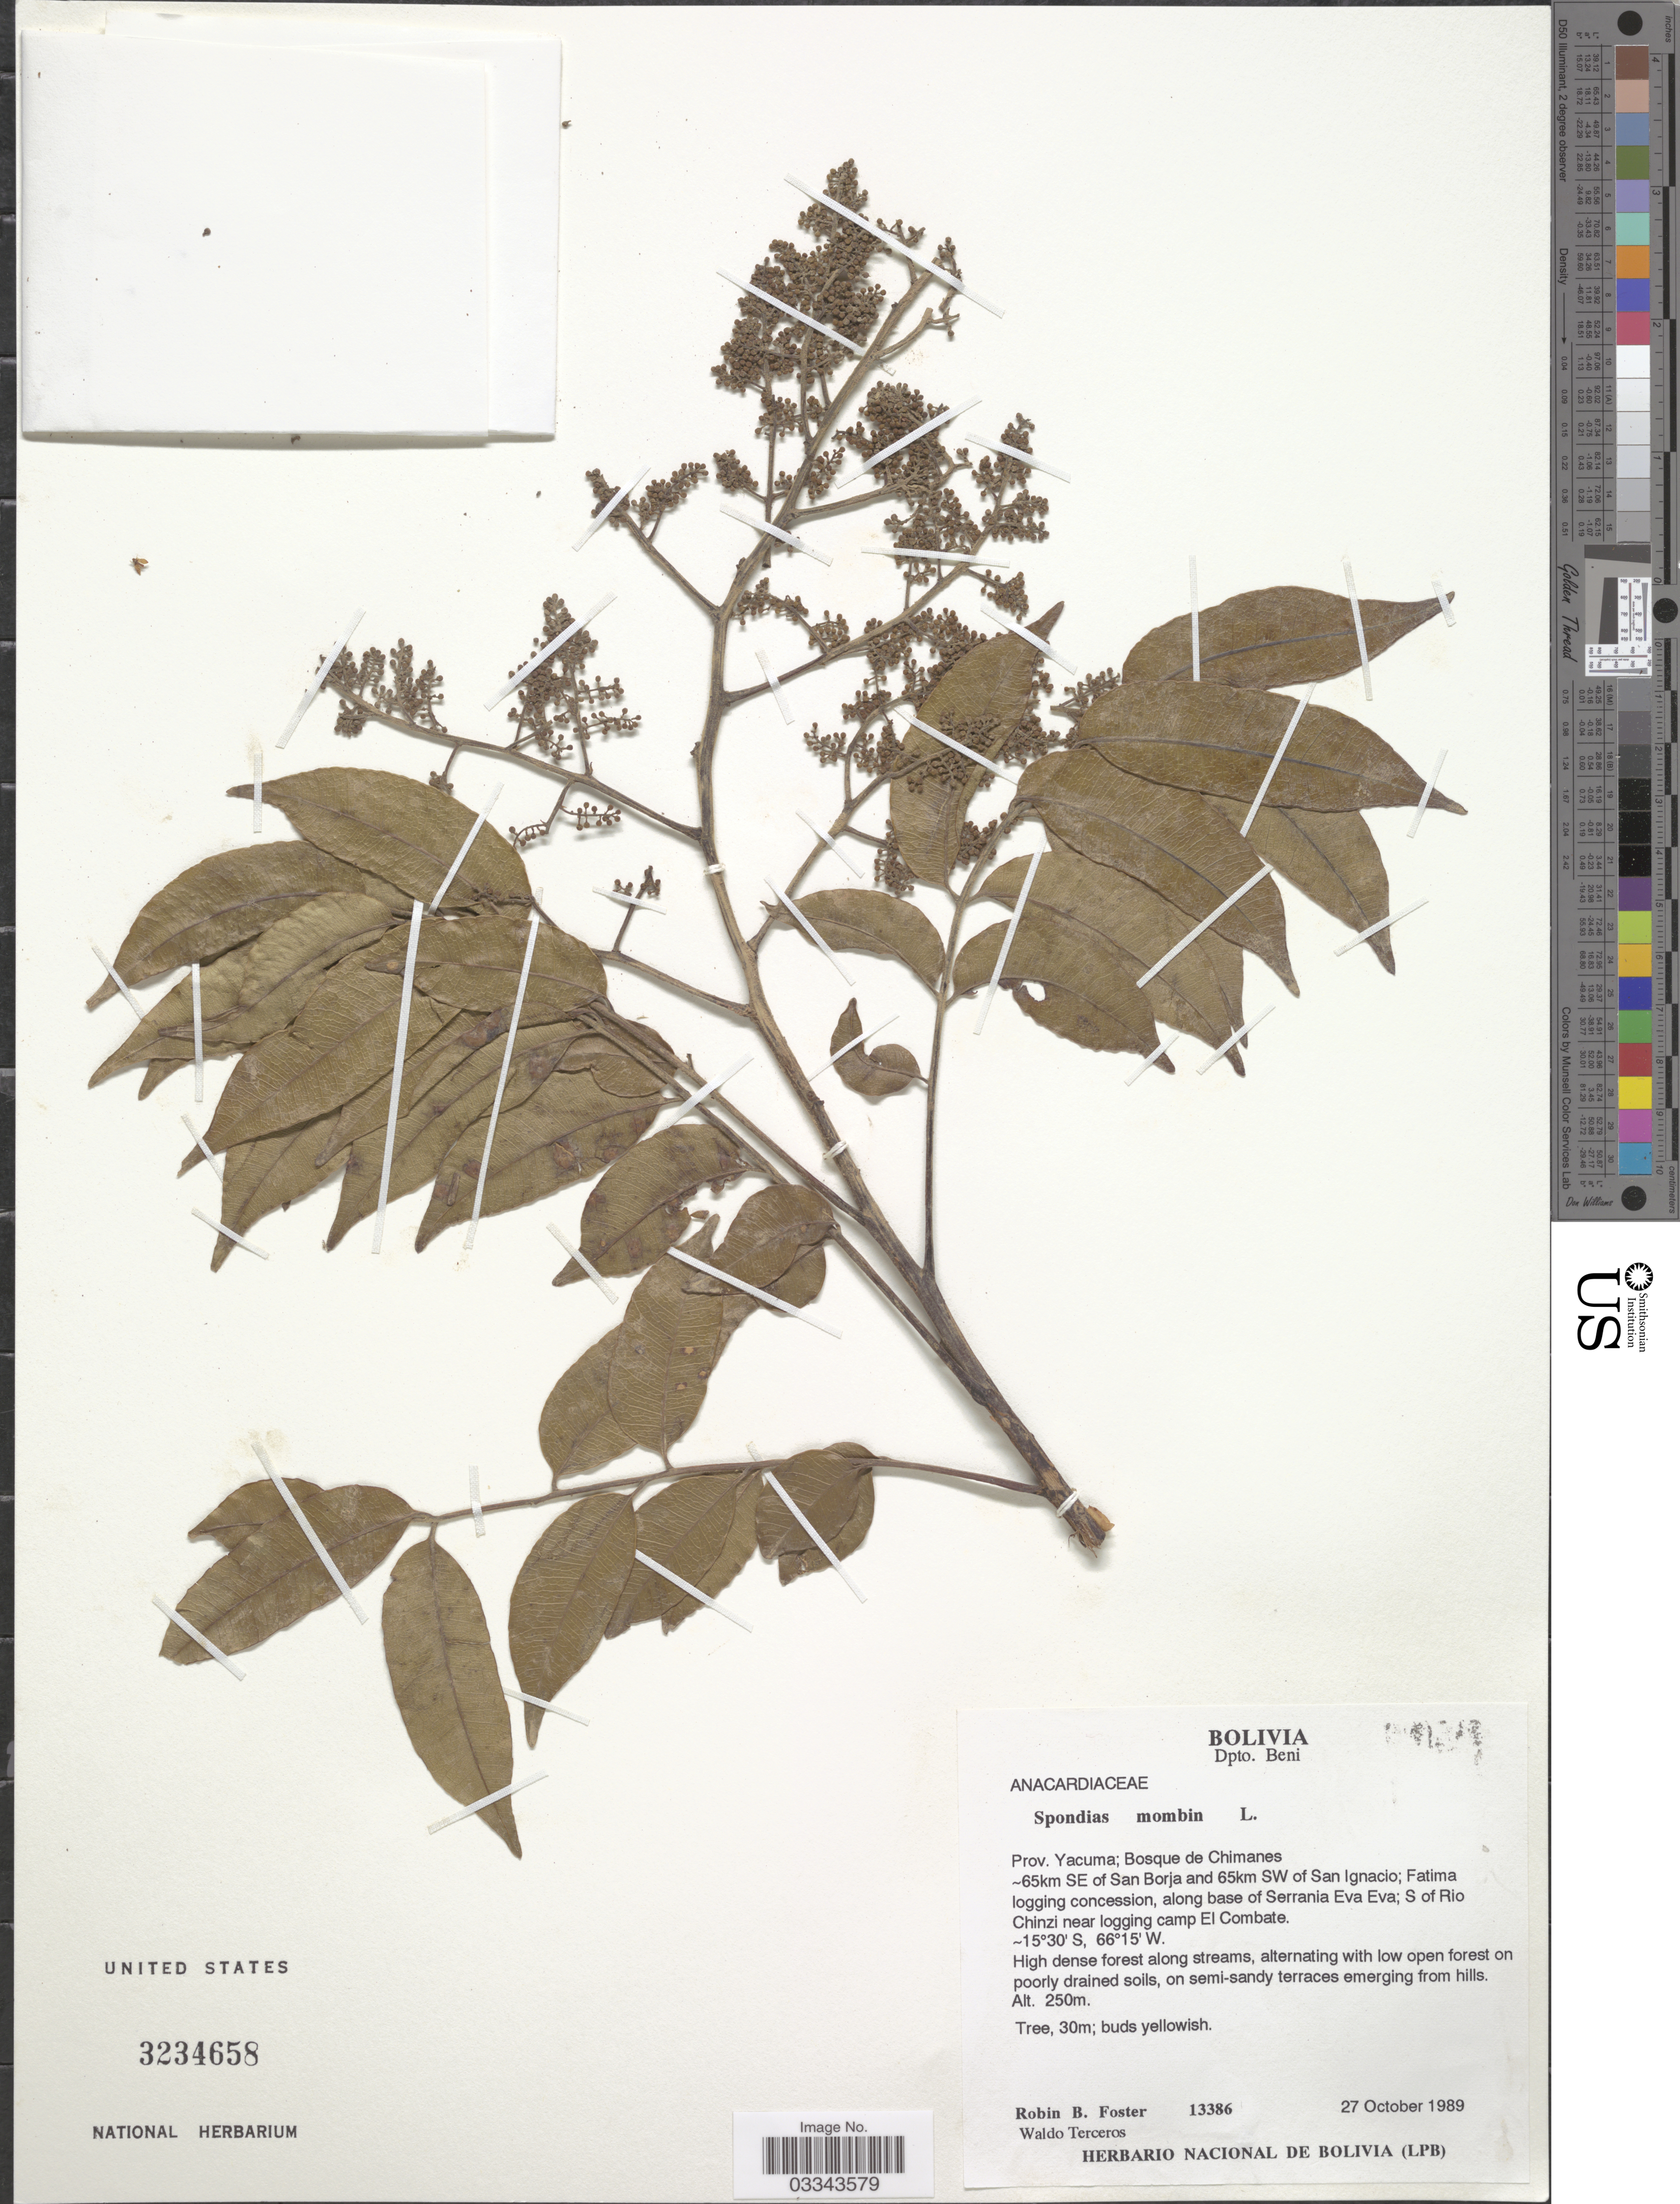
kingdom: Plantae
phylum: Tracheophyta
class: Magnoliopsida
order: Sapindales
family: Anacardiaceae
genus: Spondias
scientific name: Spondias mombin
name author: L.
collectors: R. B. Foster & W. Terceros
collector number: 13386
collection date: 1989-10-27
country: Bolivia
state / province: Beni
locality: Dpto. Beni, Prov. Yacuma; Bosque de Chimanes, ~65km SE of San Borja and 65km SW of San Ignacio; Fatima logging concession, along base of Serrania Eva Eva; S of Rio Chinzi near logging camp El Combate.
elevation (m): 250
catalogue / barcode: US 3234658